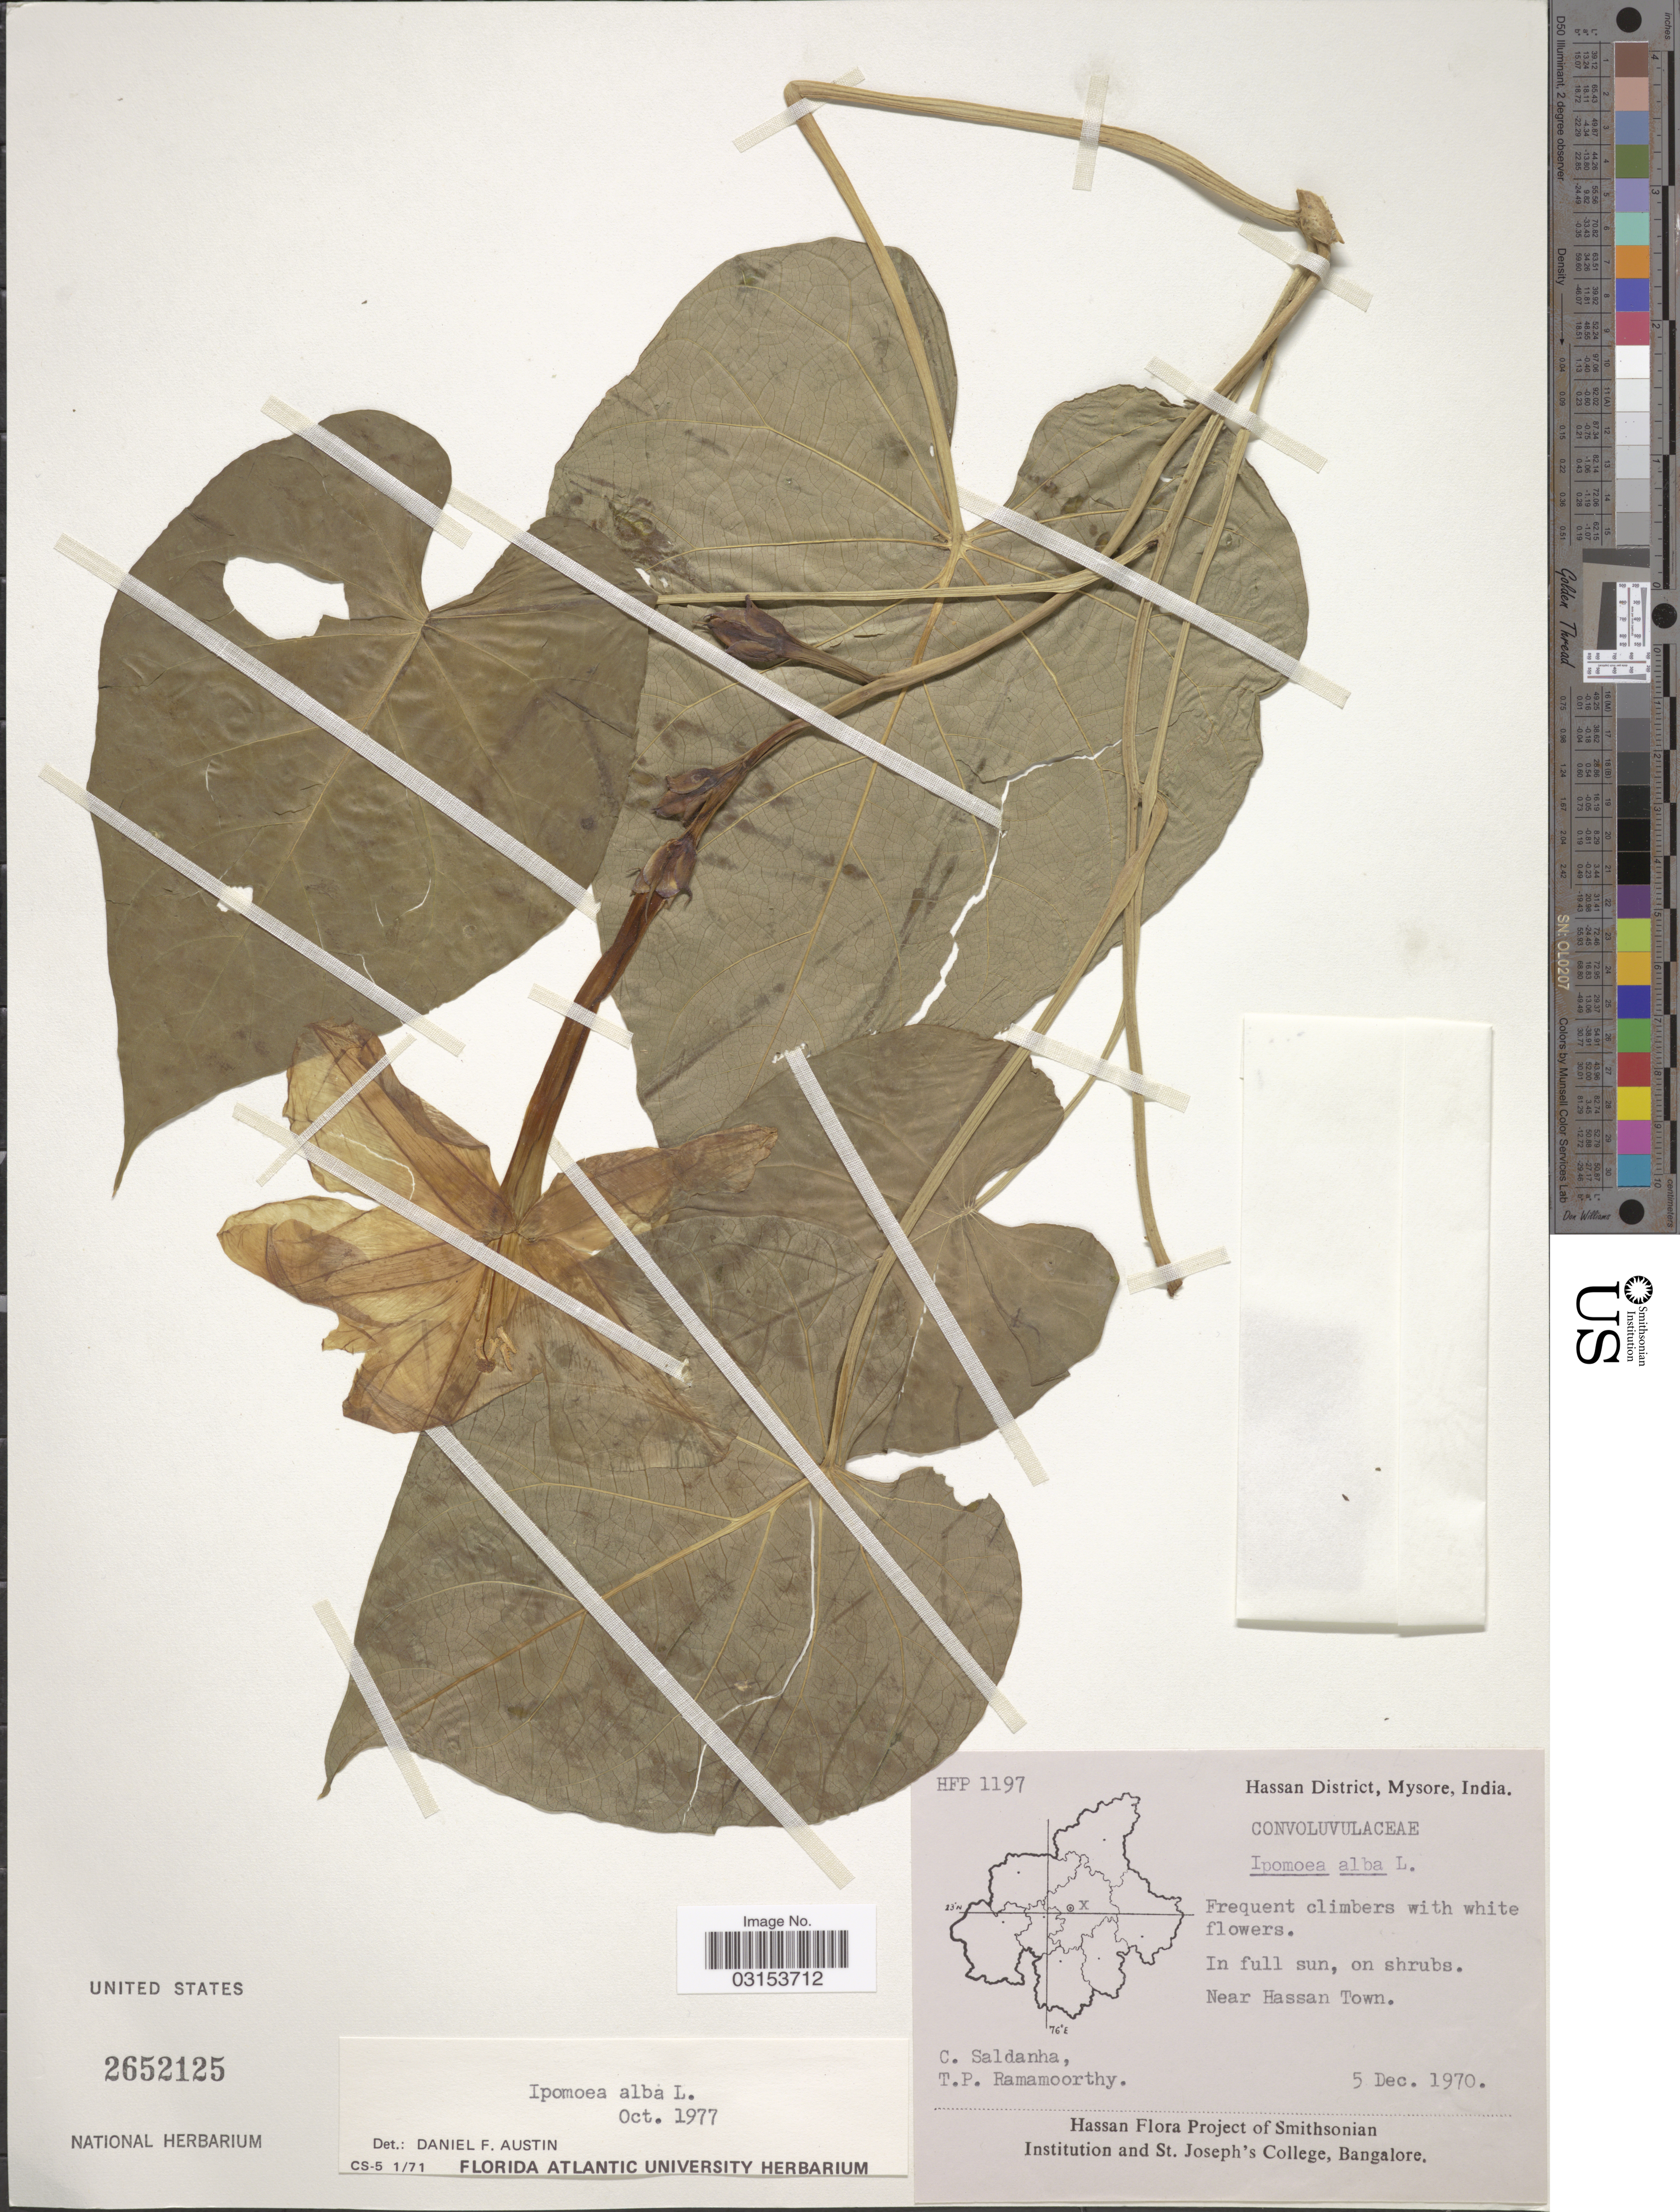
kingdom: Plantae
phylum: Tracheophyta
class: Magnoliopsida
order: Solanales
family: Convolvulaceae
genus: Ipomoea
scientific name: Ipomoea alba L.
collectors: C. Saldanha & T. P. Ramamoorthy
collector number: HFP 1197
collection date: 1970-12-05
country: India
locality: Hassan District, Mysore. Near Hassan Town.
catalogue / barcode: US 2652125